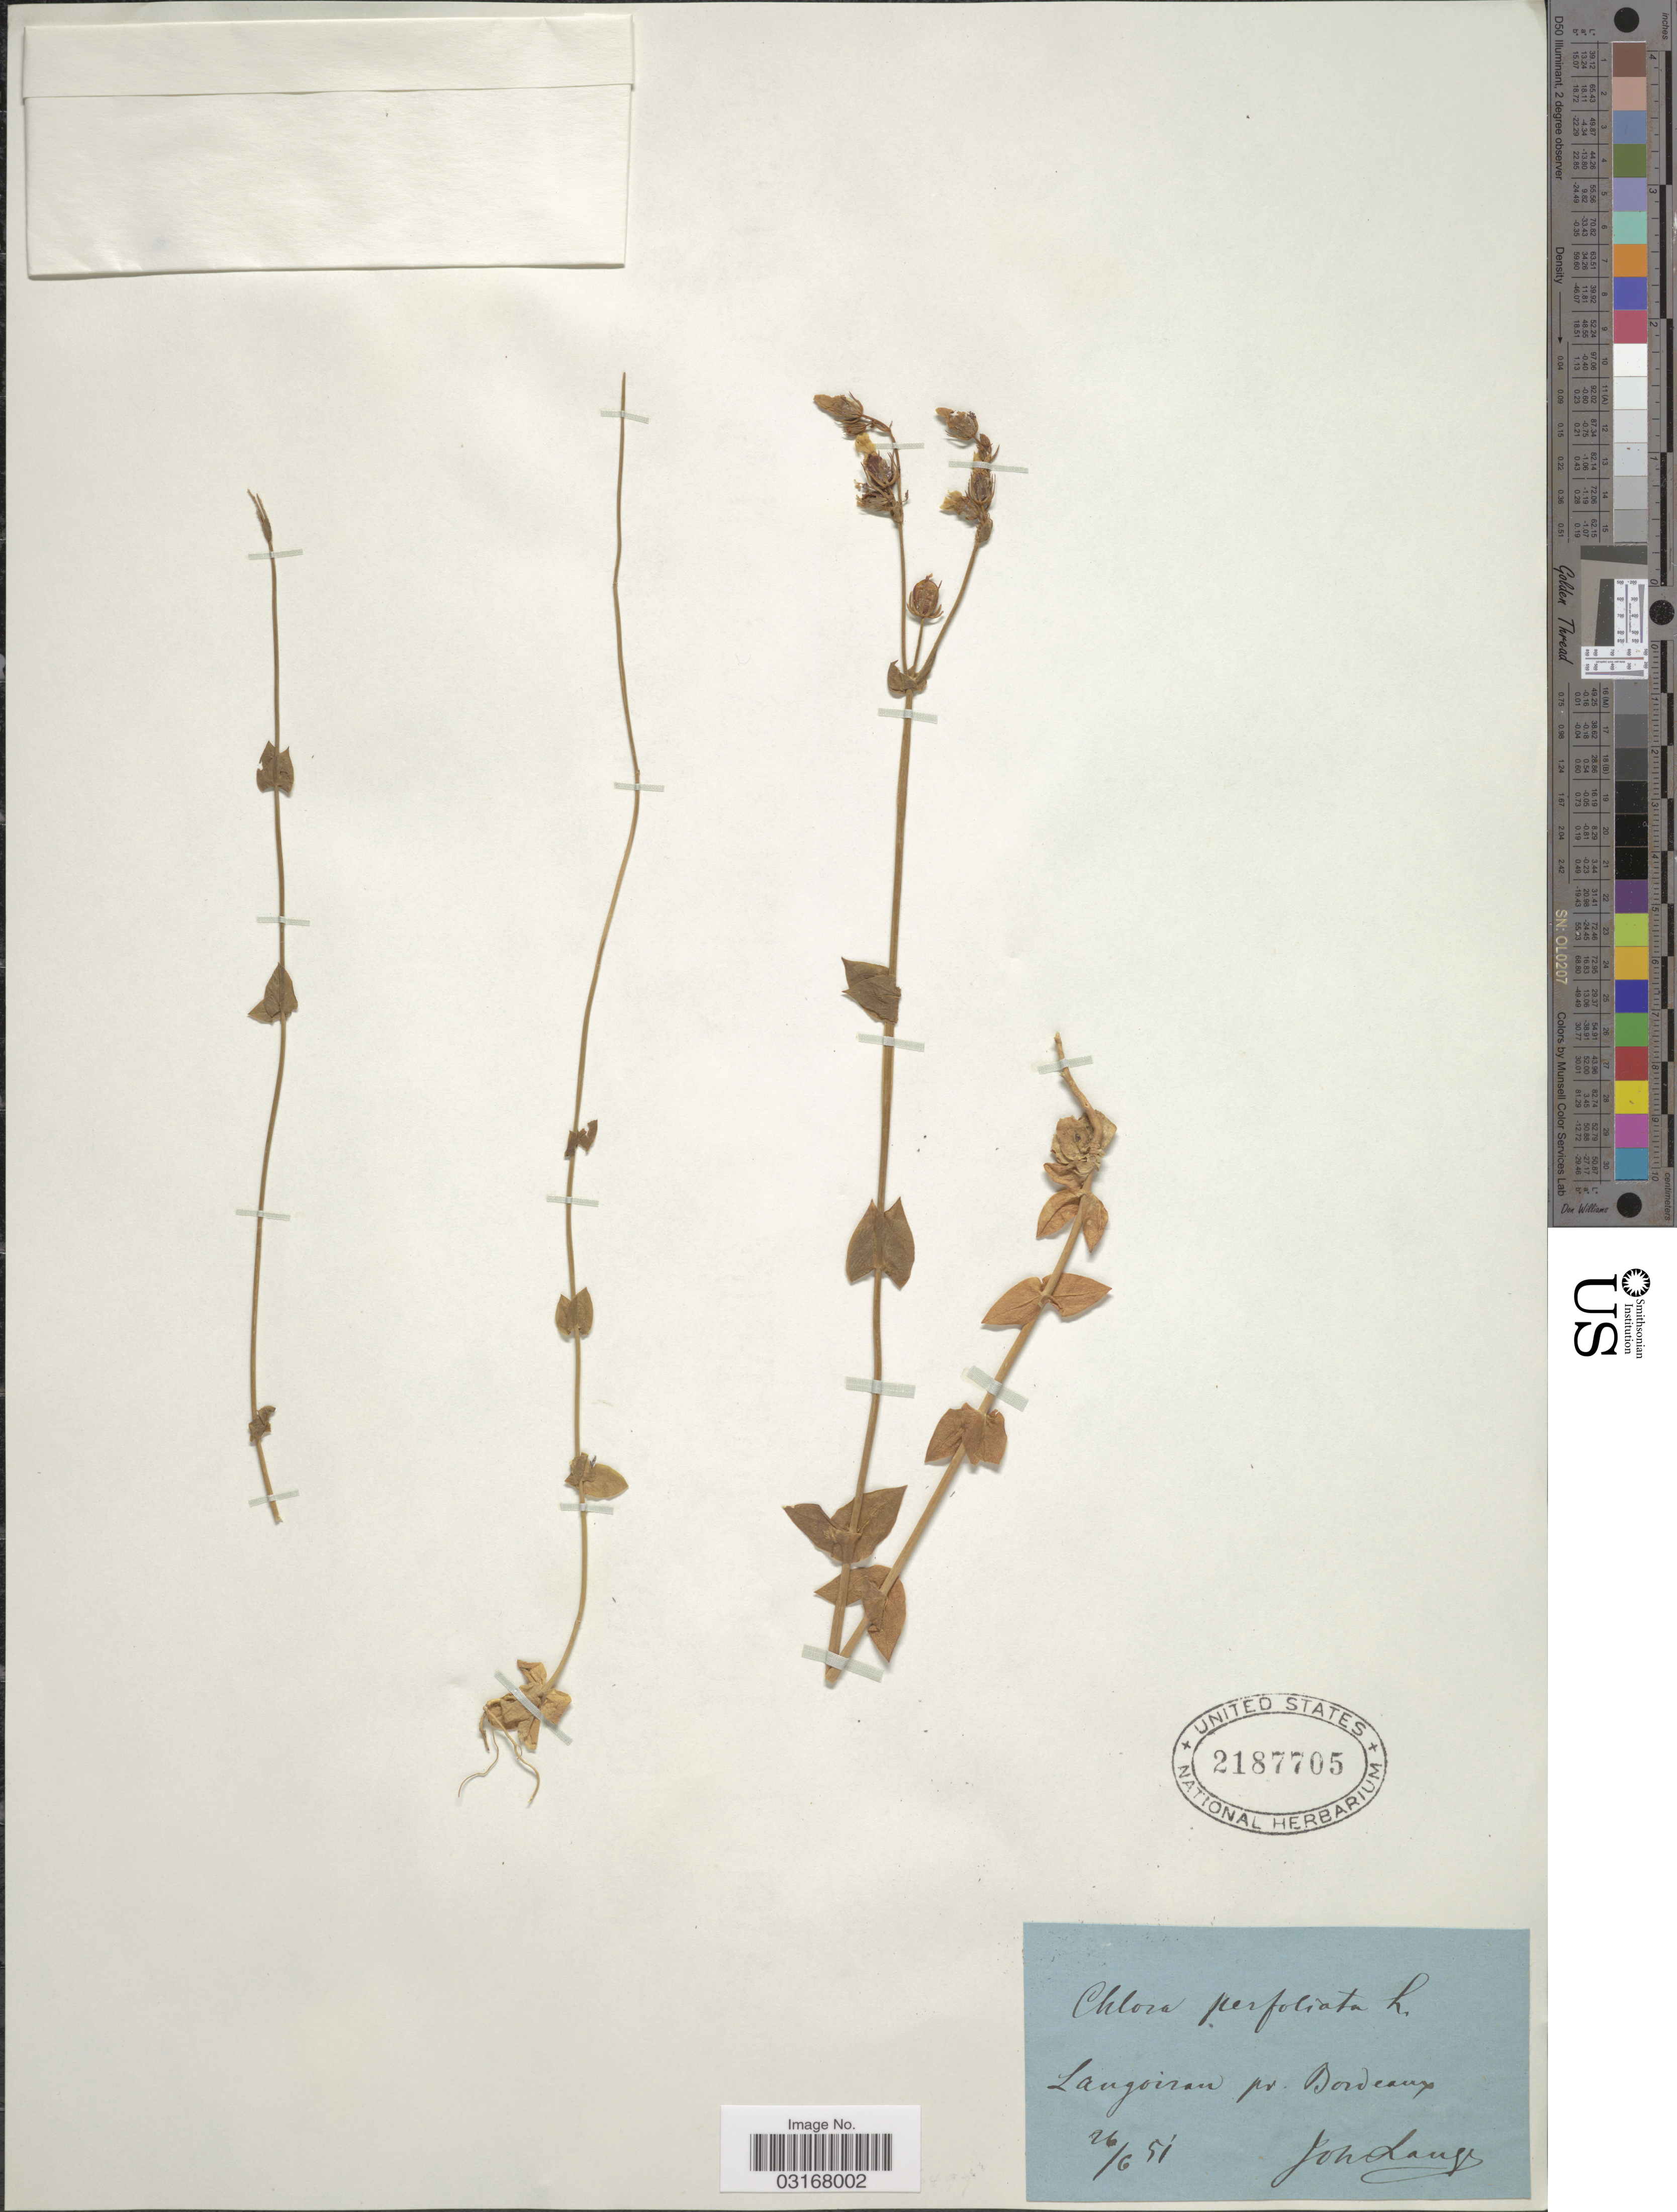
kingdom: Plantae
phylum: Tracheophyta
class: Magnoliopsida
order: Gentianales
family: Gentianaceae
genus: Chlora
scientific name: Chlora perfoliata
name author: (L.) L.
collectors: J. Lange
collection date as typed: Transcribed d/m/y: 26/6/51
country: France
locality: Langoiran pr. Bordeaux.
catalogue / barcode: US 2187705